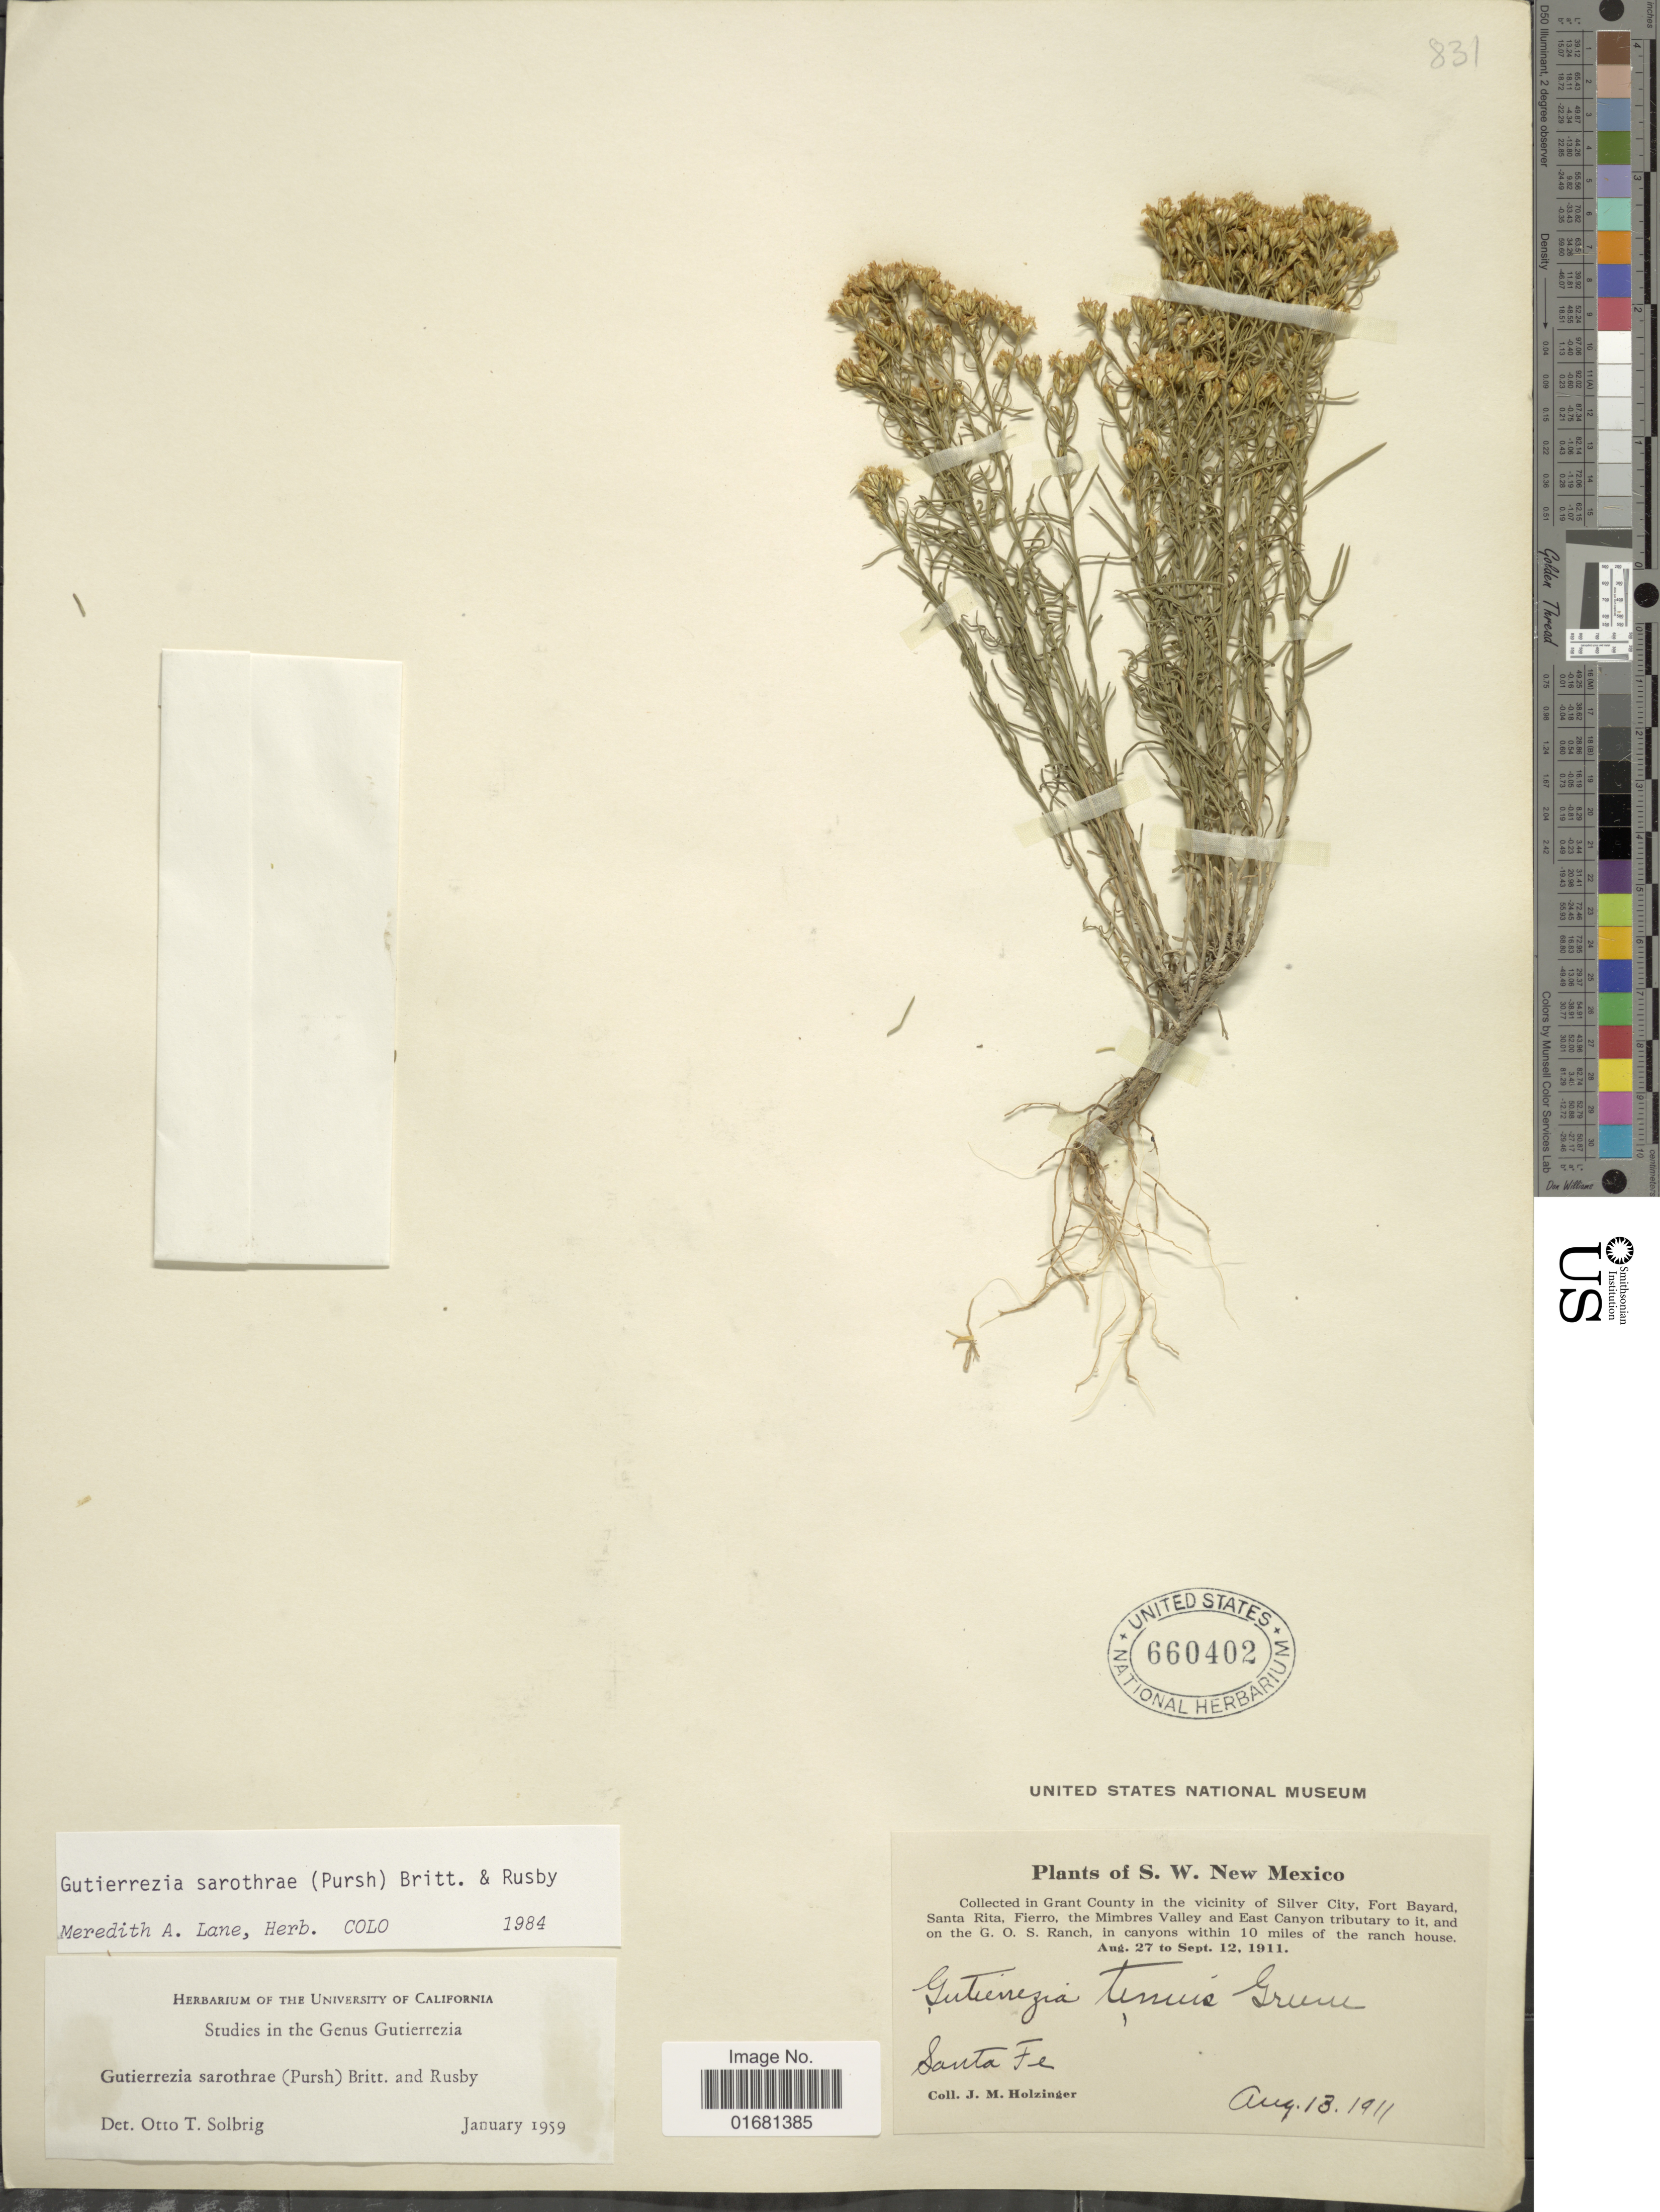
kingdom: Plantae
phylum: Tracheophyta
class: Magnoliopsida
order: Asterales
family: Asteraceae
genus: Gutierrezia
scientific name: Gutierrezia sarothrae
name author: (Pursh) Britton & Rusby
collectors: J. M. Holzinger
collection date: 1911-08-13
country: United States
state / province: New Mexico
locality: S. W. New Mexico. in Grant County in the vicinity of Silver City, Fort Bayard, Santa Rita, Fierro, the Mimbres Valley and East Canyon tributary to it, and on the G. O. S. Ranch, in canyons within 10 miles of the ranch house. Santa Fe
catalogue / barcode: US 660402